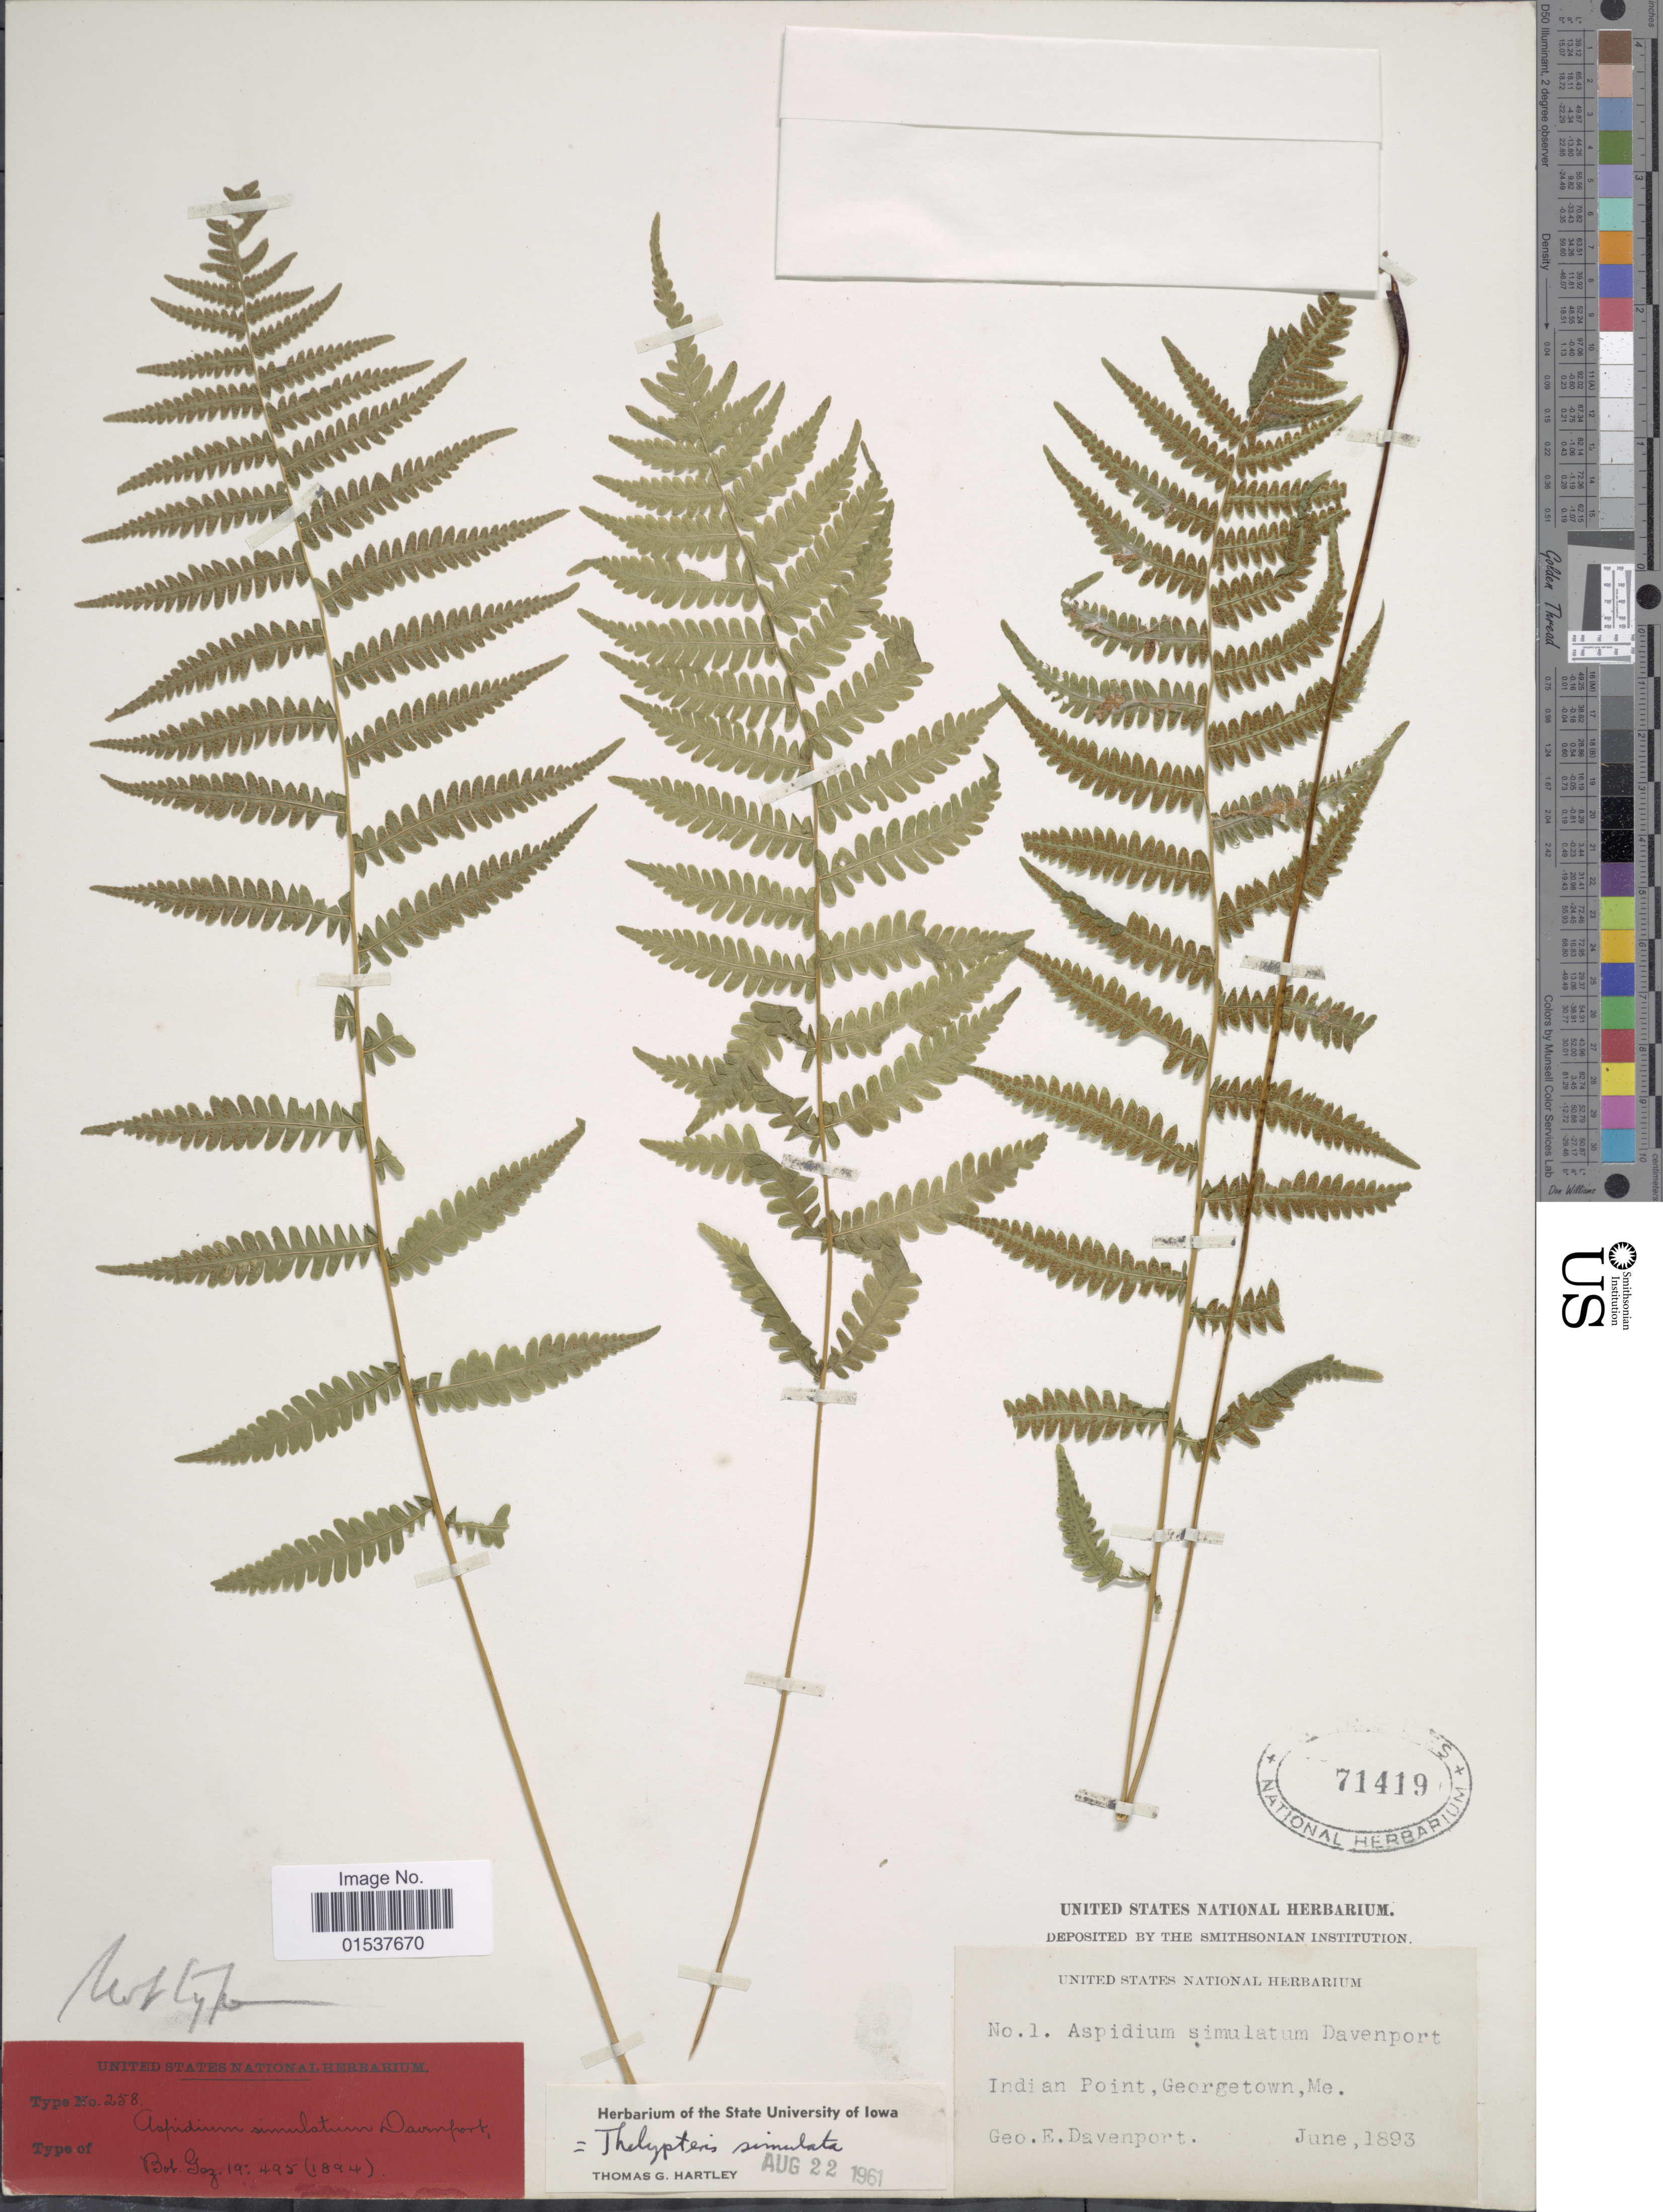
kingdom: Plantae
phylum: Tracheophyta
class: Polypodiopsida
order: Polypodiales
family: Thelypteridaceae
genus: Parathelypteris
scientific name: Parathelypteris simulata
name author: (Davenp.) Holttum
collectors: G. E. Davenport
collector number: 1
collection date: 1893-06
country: United States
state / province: Maine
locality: Indian Point, Georgetown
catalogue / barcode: US 71419